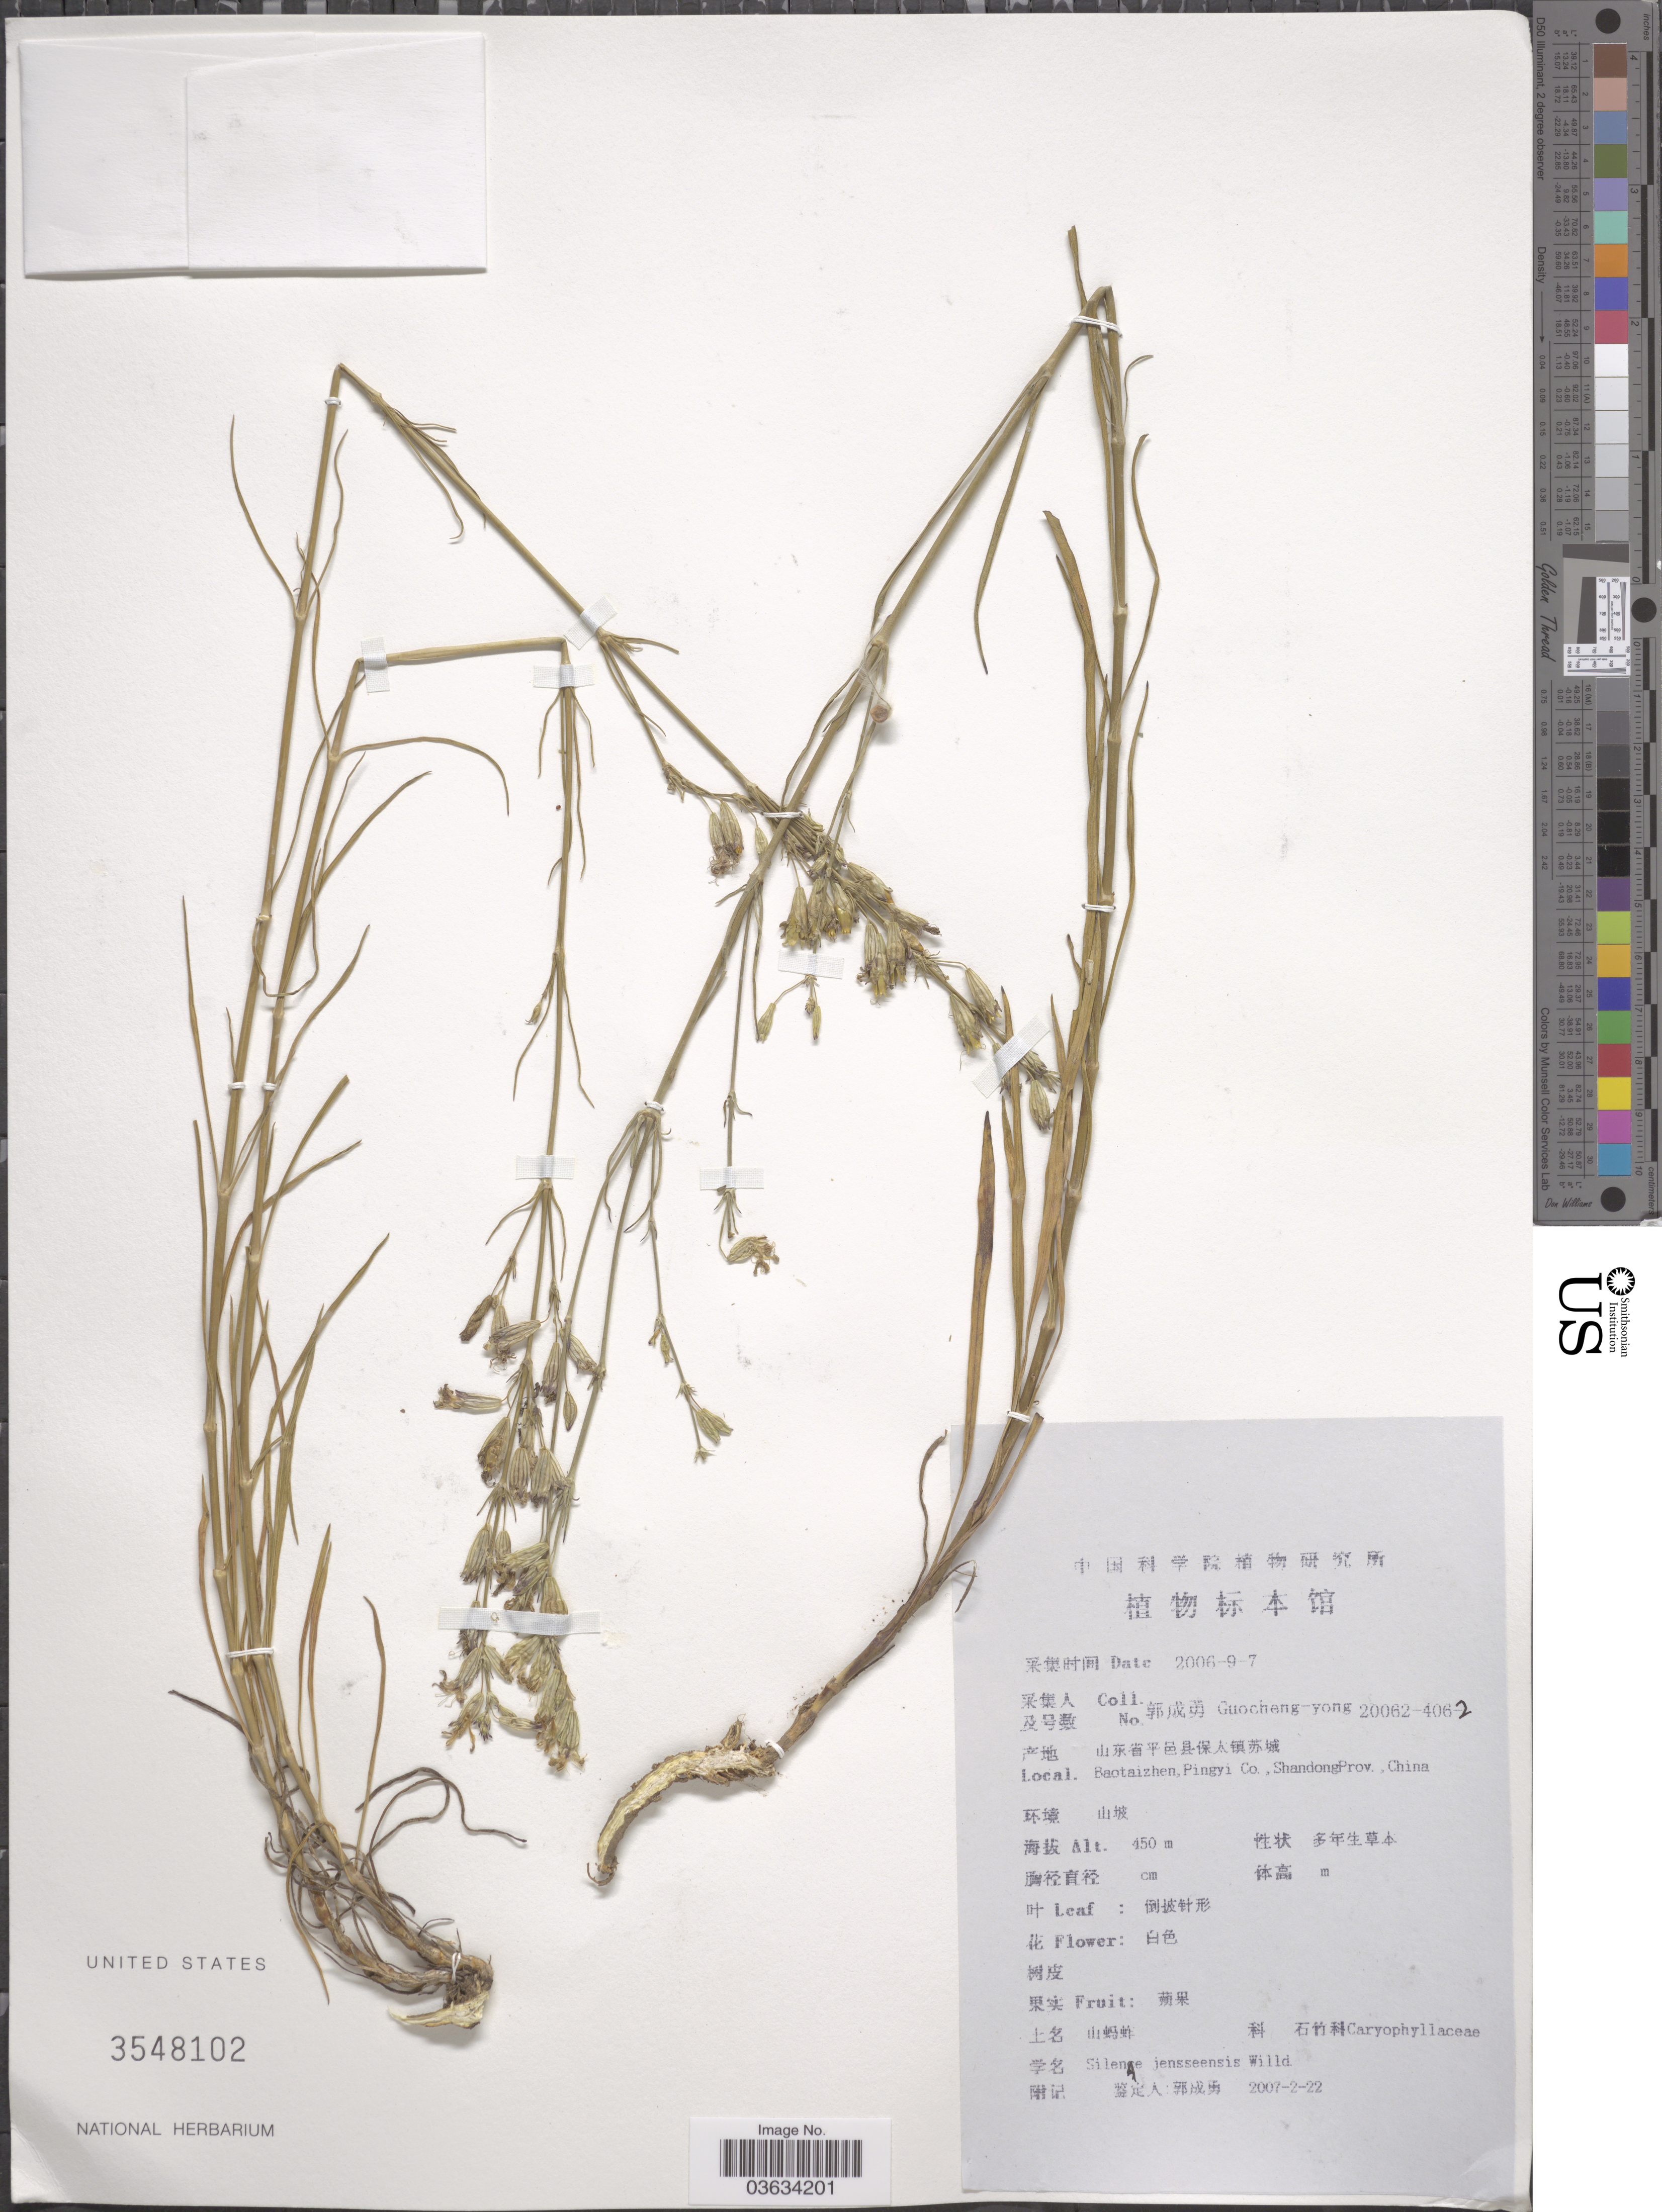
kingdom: Plantae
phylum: Tracheophyta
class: Magnoliopsida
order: Caryophyllales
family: Caryophyllaceae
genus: Silene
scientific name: Silene jenisseensis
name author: Willd.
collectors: Guo cheng-yong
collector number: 20062-406-2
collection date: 2006-09-07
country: China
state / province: Shandong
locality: Baotaizhen, Pingyi Co.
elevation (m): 450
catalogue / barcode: US 3548102